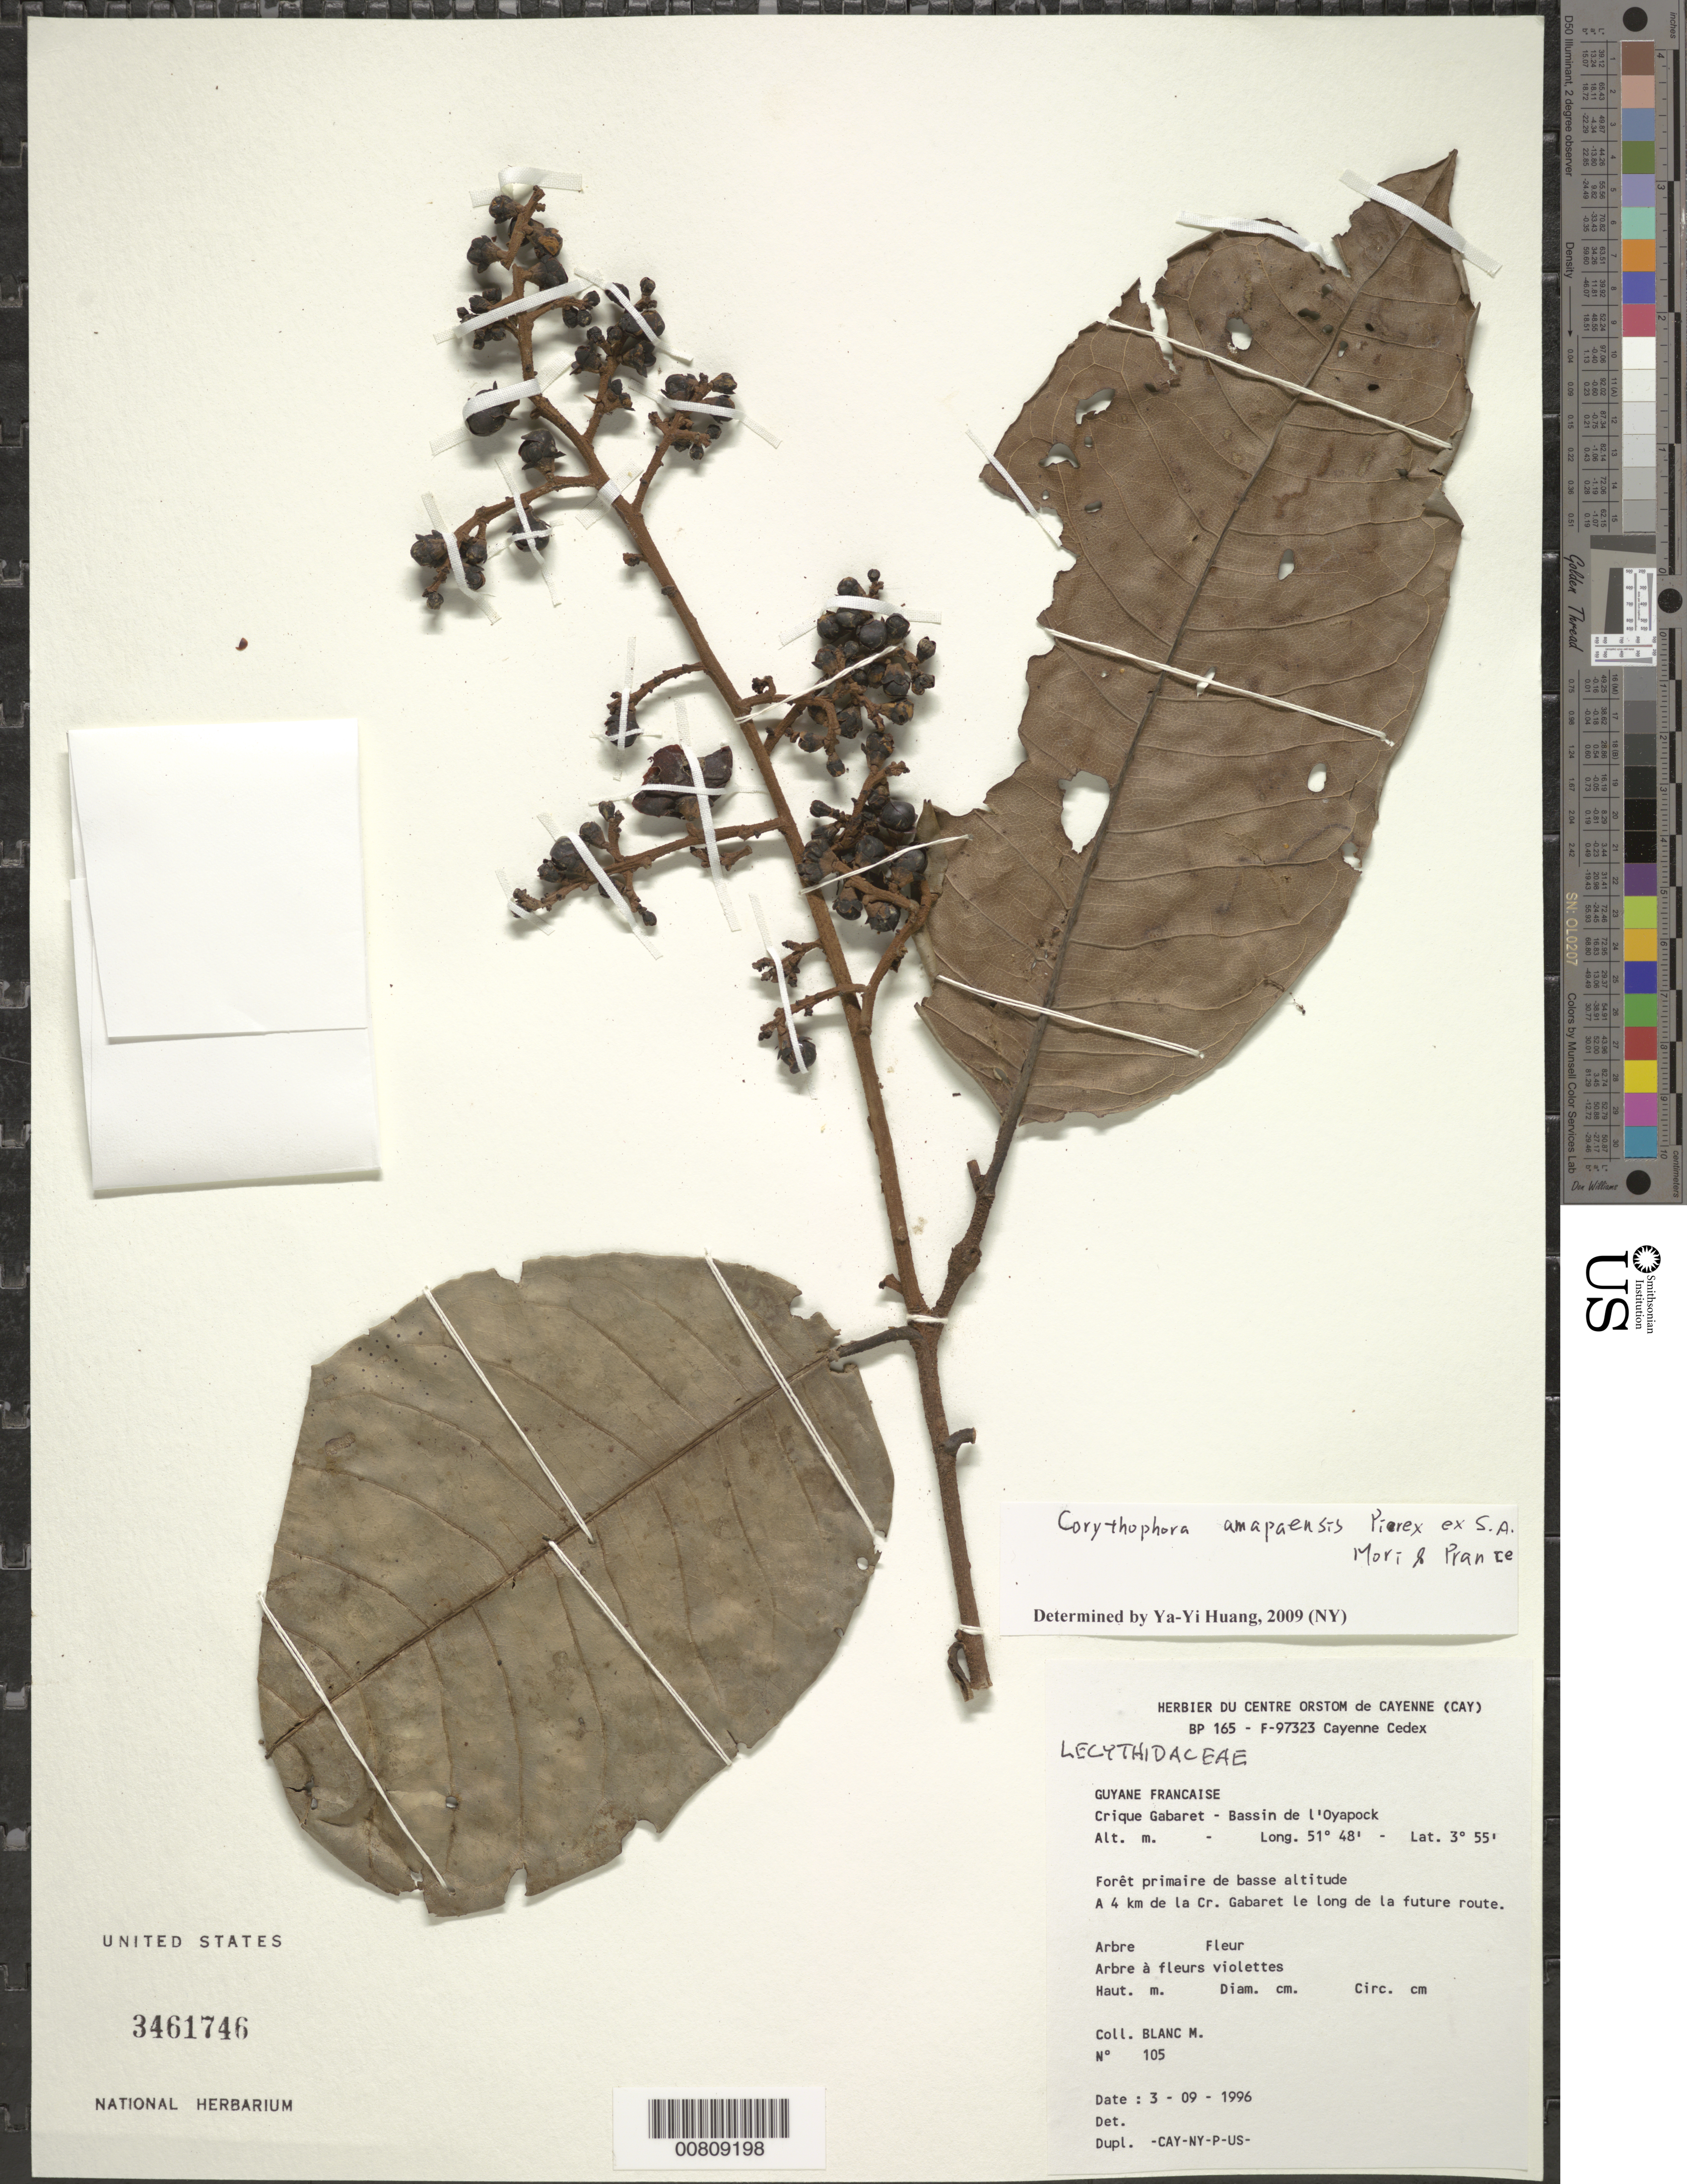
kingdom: Plantae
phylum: Tracheophyta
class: Magnoliopsida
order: Ericales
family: Lecythidaceae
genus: Corythophora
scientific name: Corythophora amapaensis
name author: Pires ex S.A. Mori & Prance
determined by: Huang, Y. Y.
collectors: M. Blanc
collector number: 105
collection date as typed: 3-Sep-96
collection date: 1996-09-03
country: French Guiana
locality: Crique Gabaret, Bassin de l'Oyapock, 4 km de la Crique Gabaret le long de la future route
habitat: Low primary forest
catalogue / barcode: US 3461746